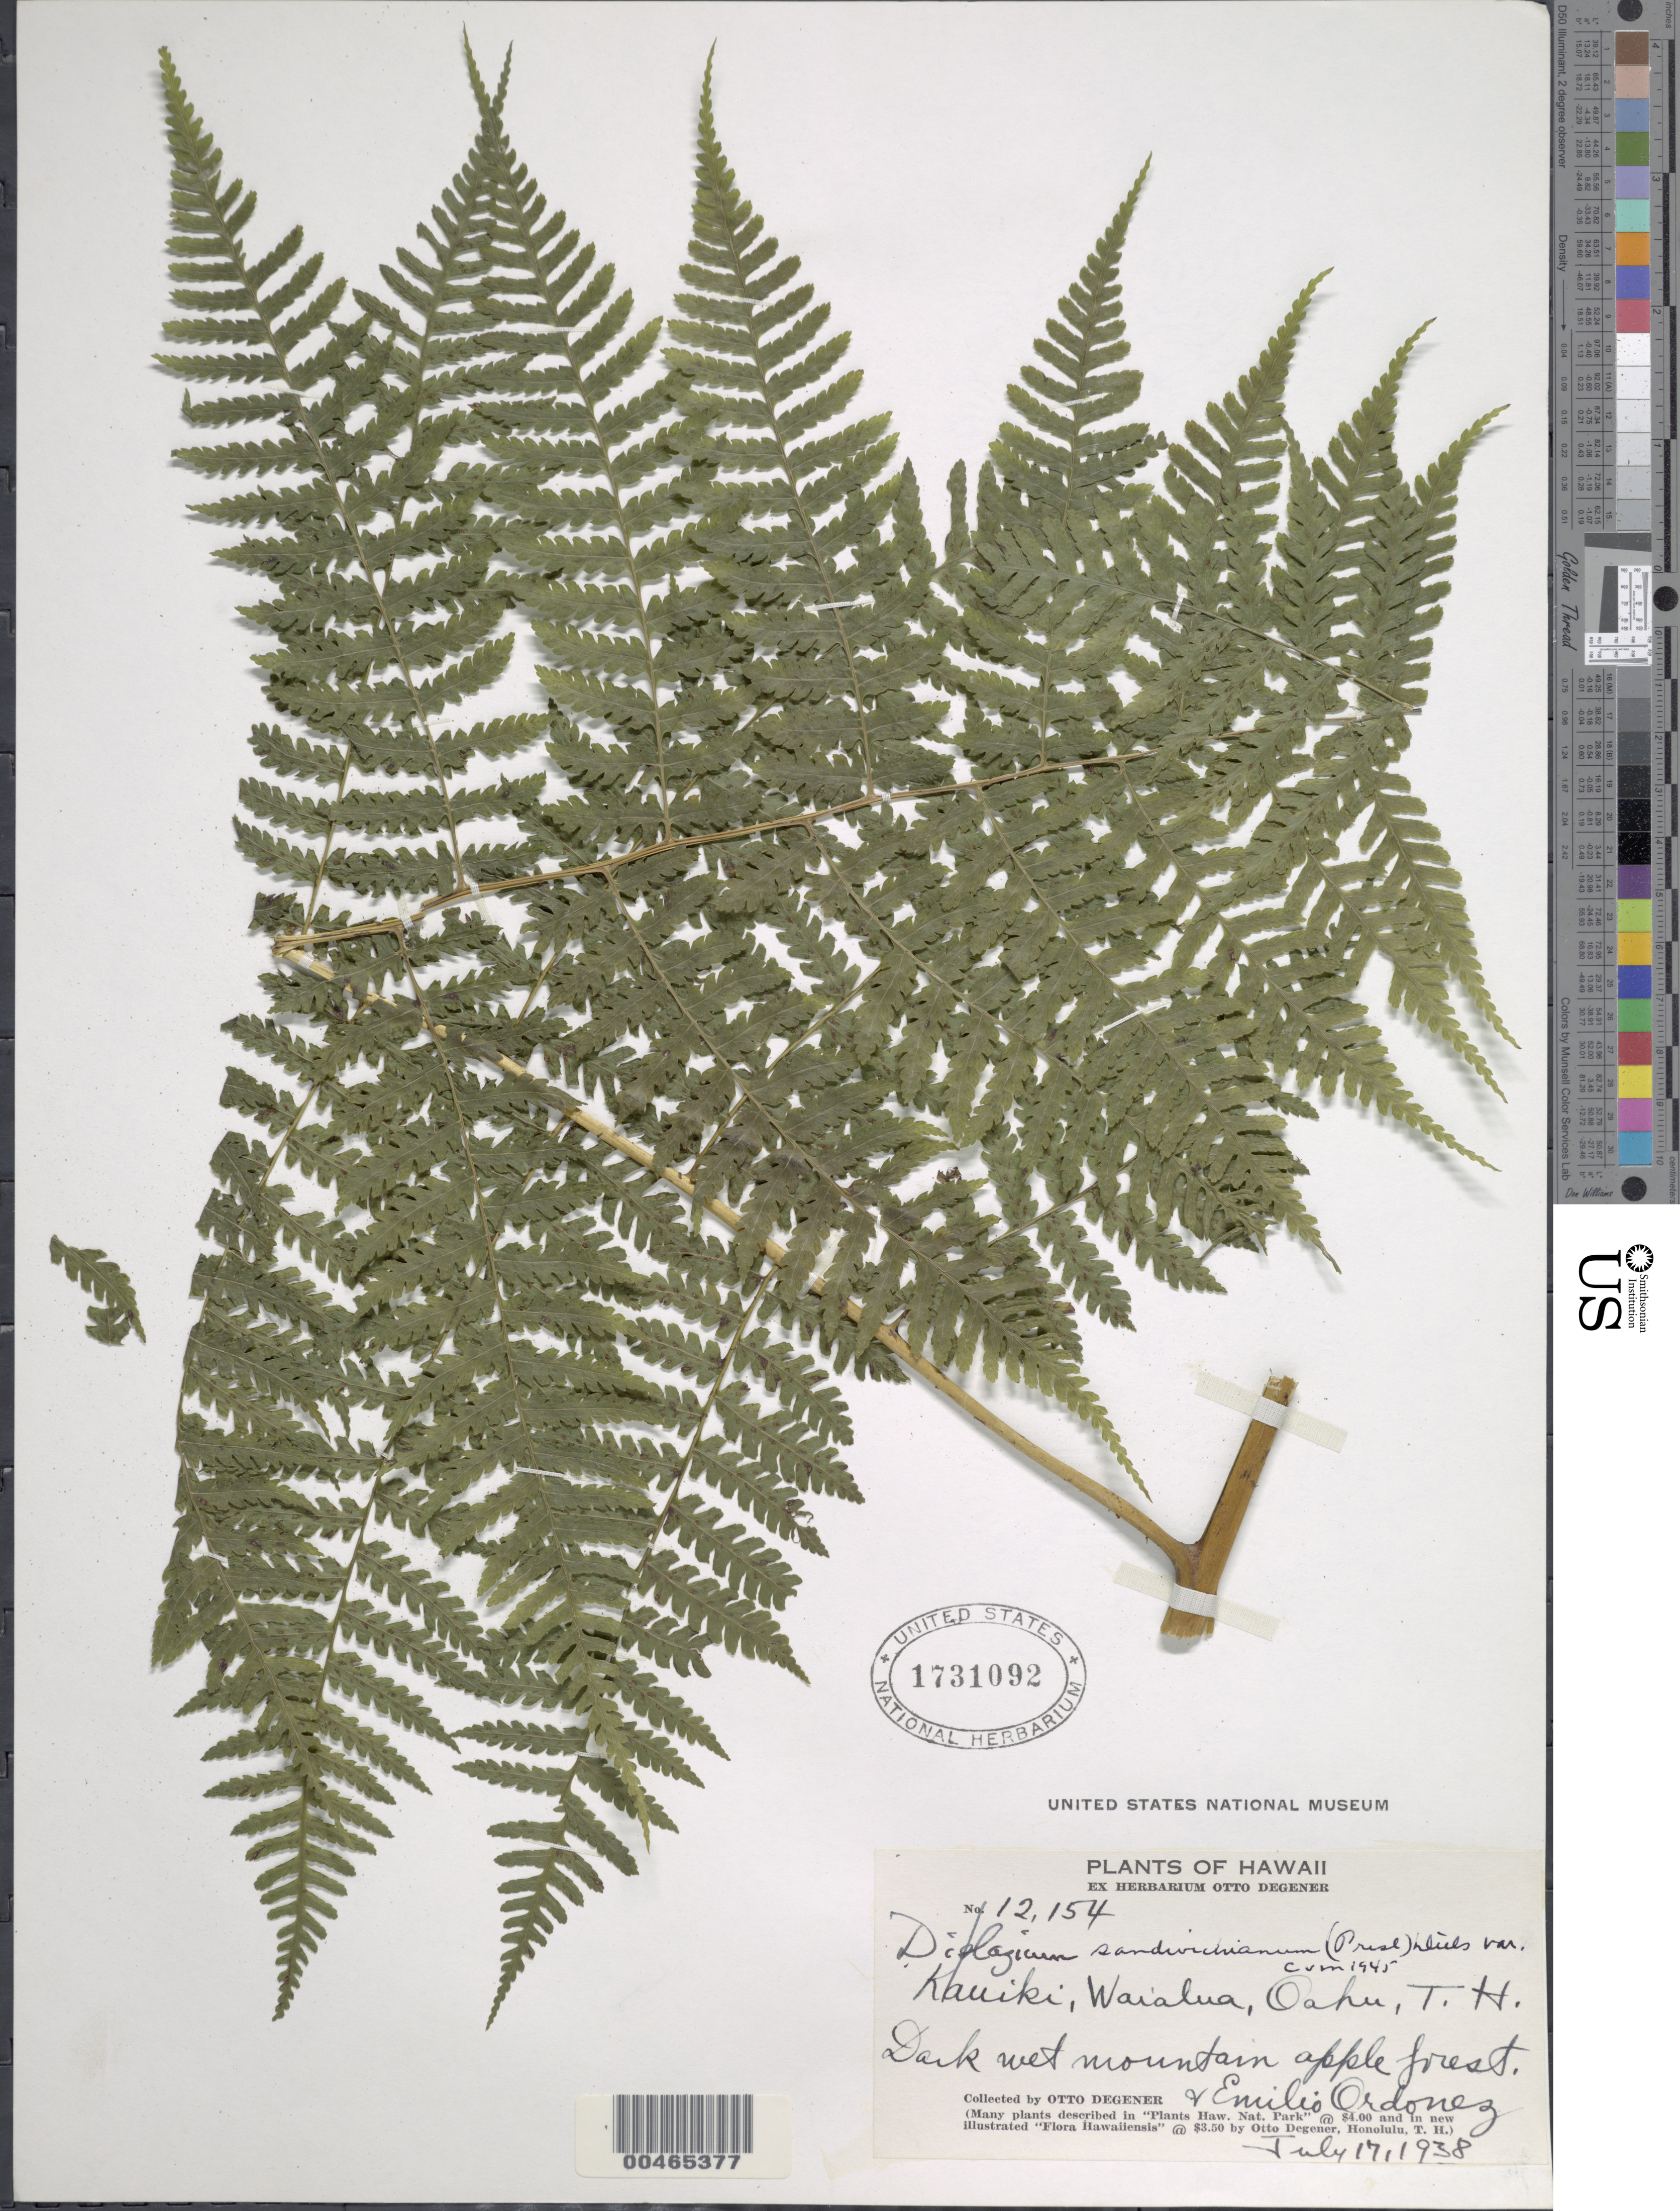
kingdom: Plantae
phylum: Tracheophyta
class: Polypodiopsida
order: Polypodiales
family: Athyriaceae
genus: Diplazium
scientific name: Diplazium sandwichianum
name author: (C. Presl) Diels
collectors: O. Degener & E. Ordonez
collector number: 12154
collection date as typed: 17 Jul 1938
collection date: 1938-07-17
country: United States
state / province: Hawaii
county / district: Honolulu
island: Oahu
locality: Kauiki, Waialua, Oahu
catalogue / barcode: US 1731092